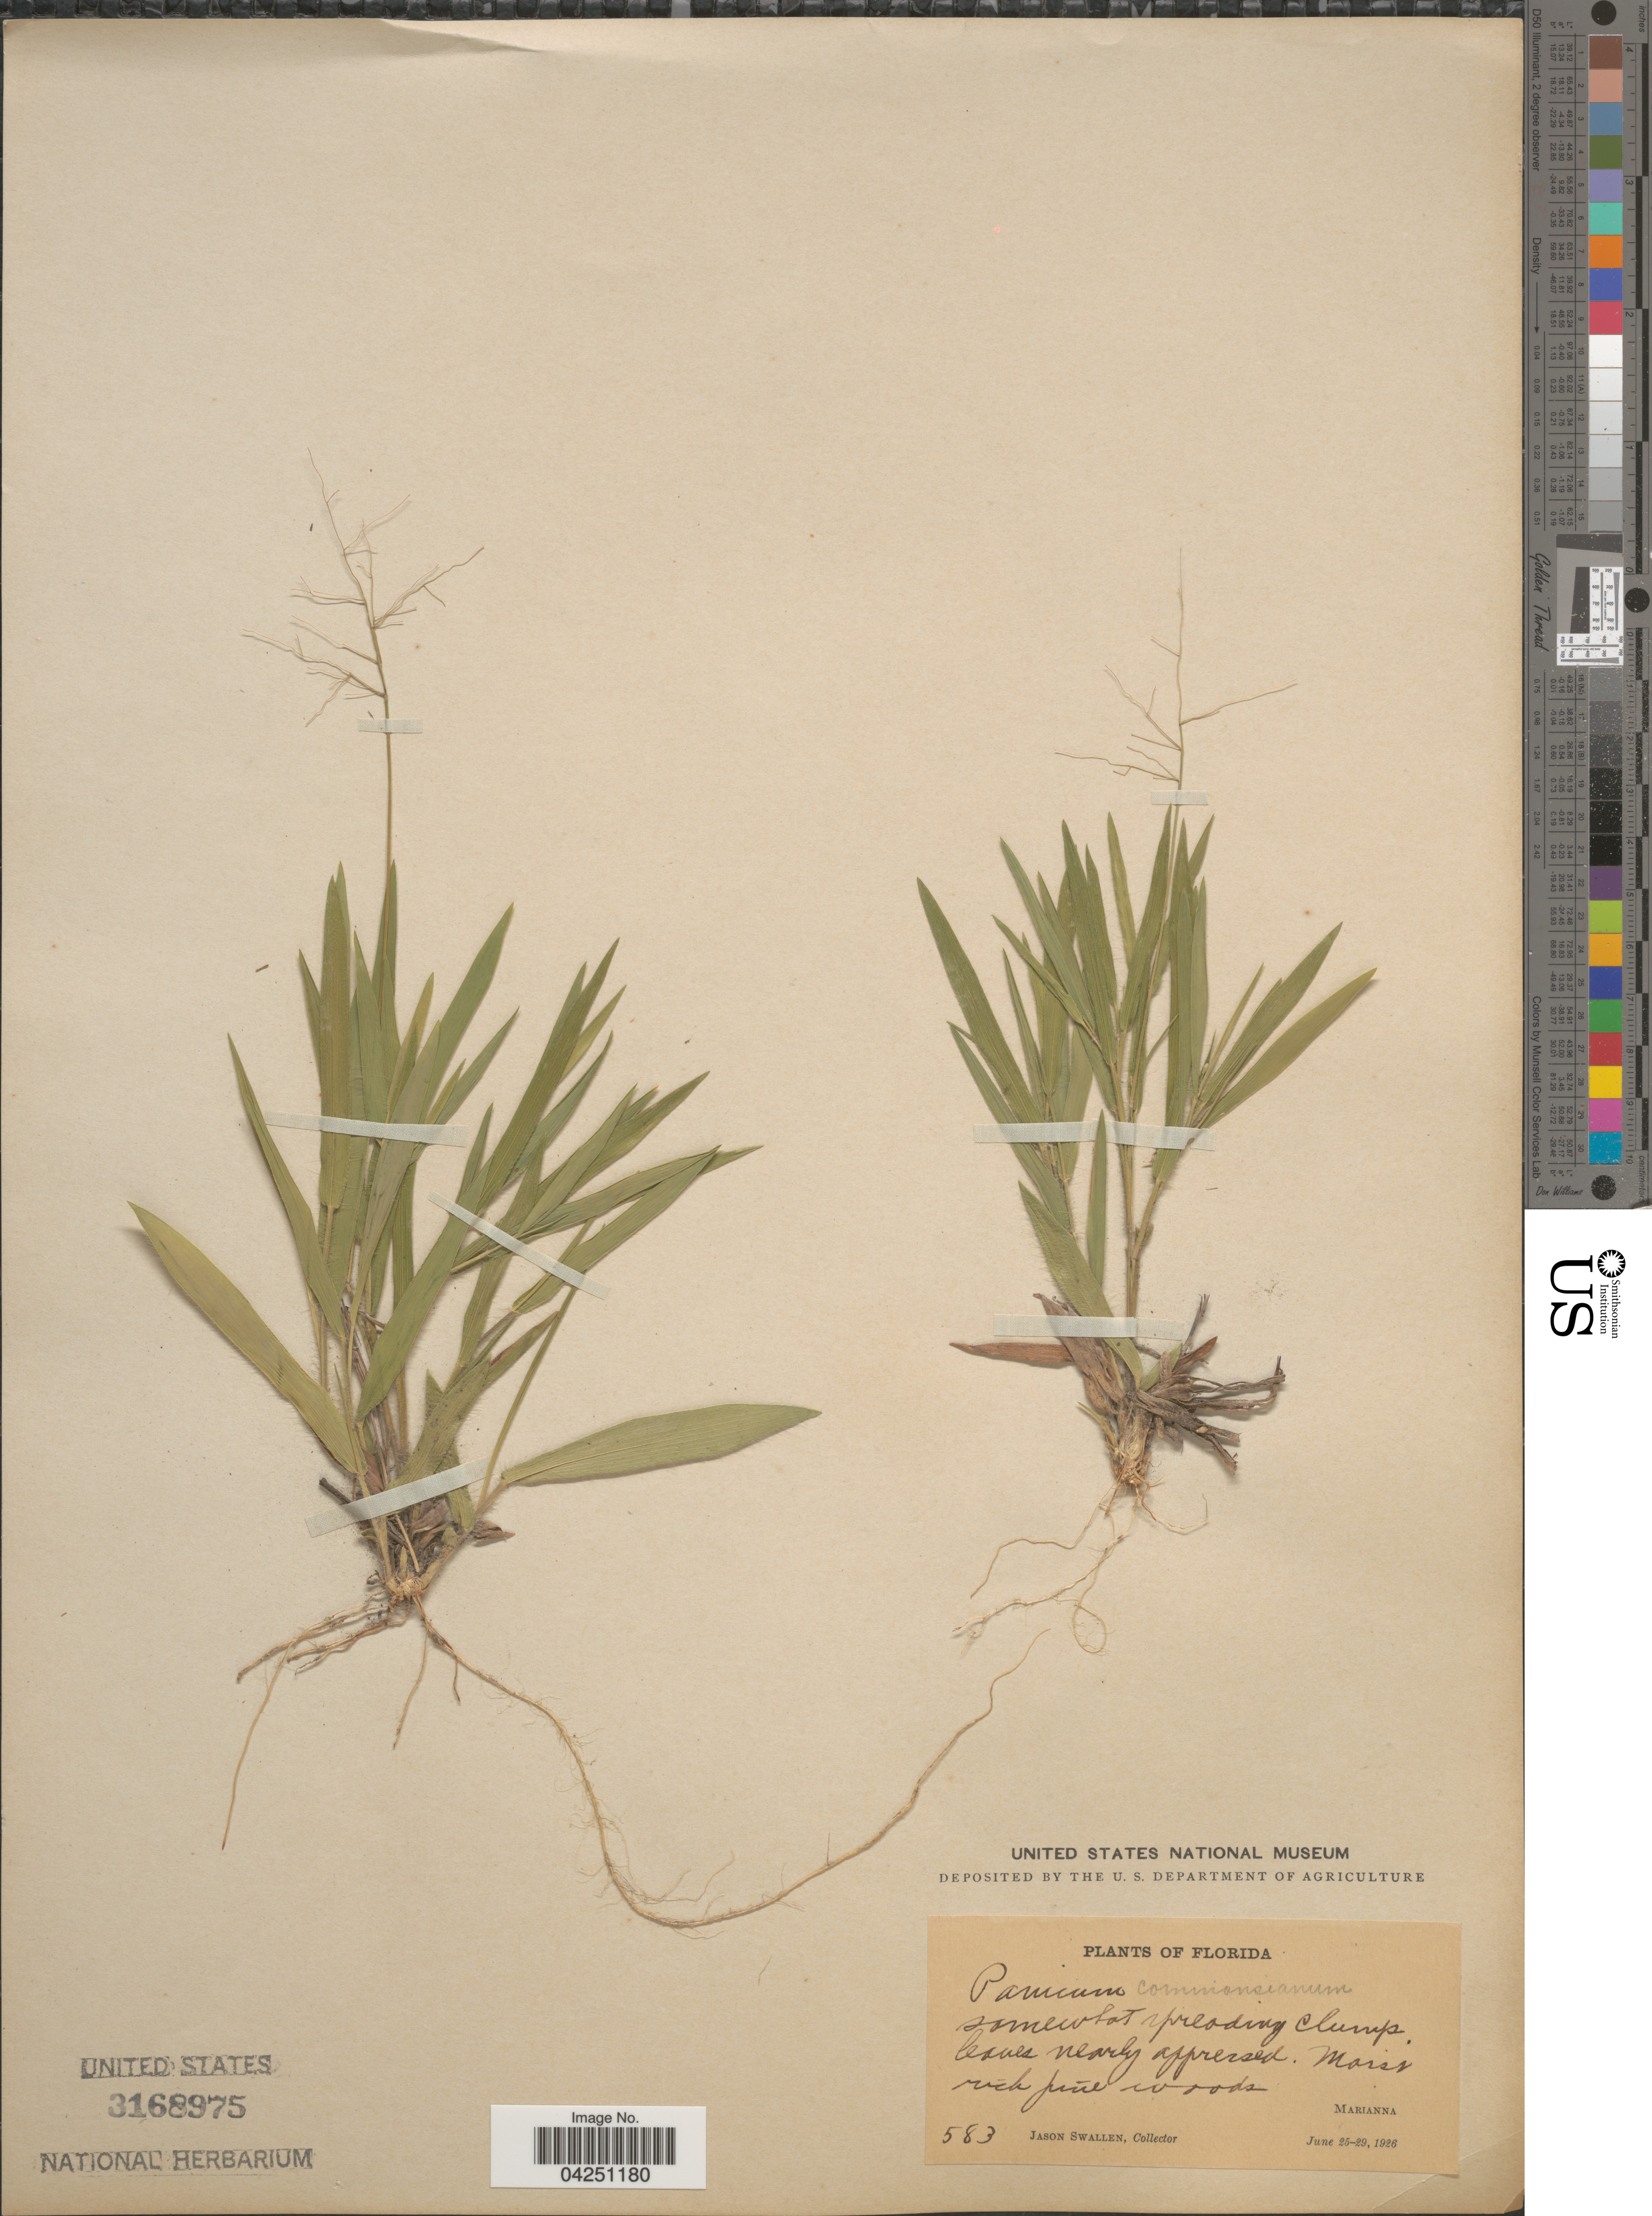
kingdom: Plantae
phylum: Tracheophyta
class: Liliopsida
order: Poales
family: Poaceae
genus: Dichanthelium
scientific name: Dichanthelium acuminatum var. acuminatum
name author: (Sw.) Gould & C.A. Clark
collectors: J. R. Swallen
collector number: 583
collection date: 1926-06-25/1926-06-29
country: United States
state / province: Florida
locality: Marianna.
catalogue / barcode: US 3168975